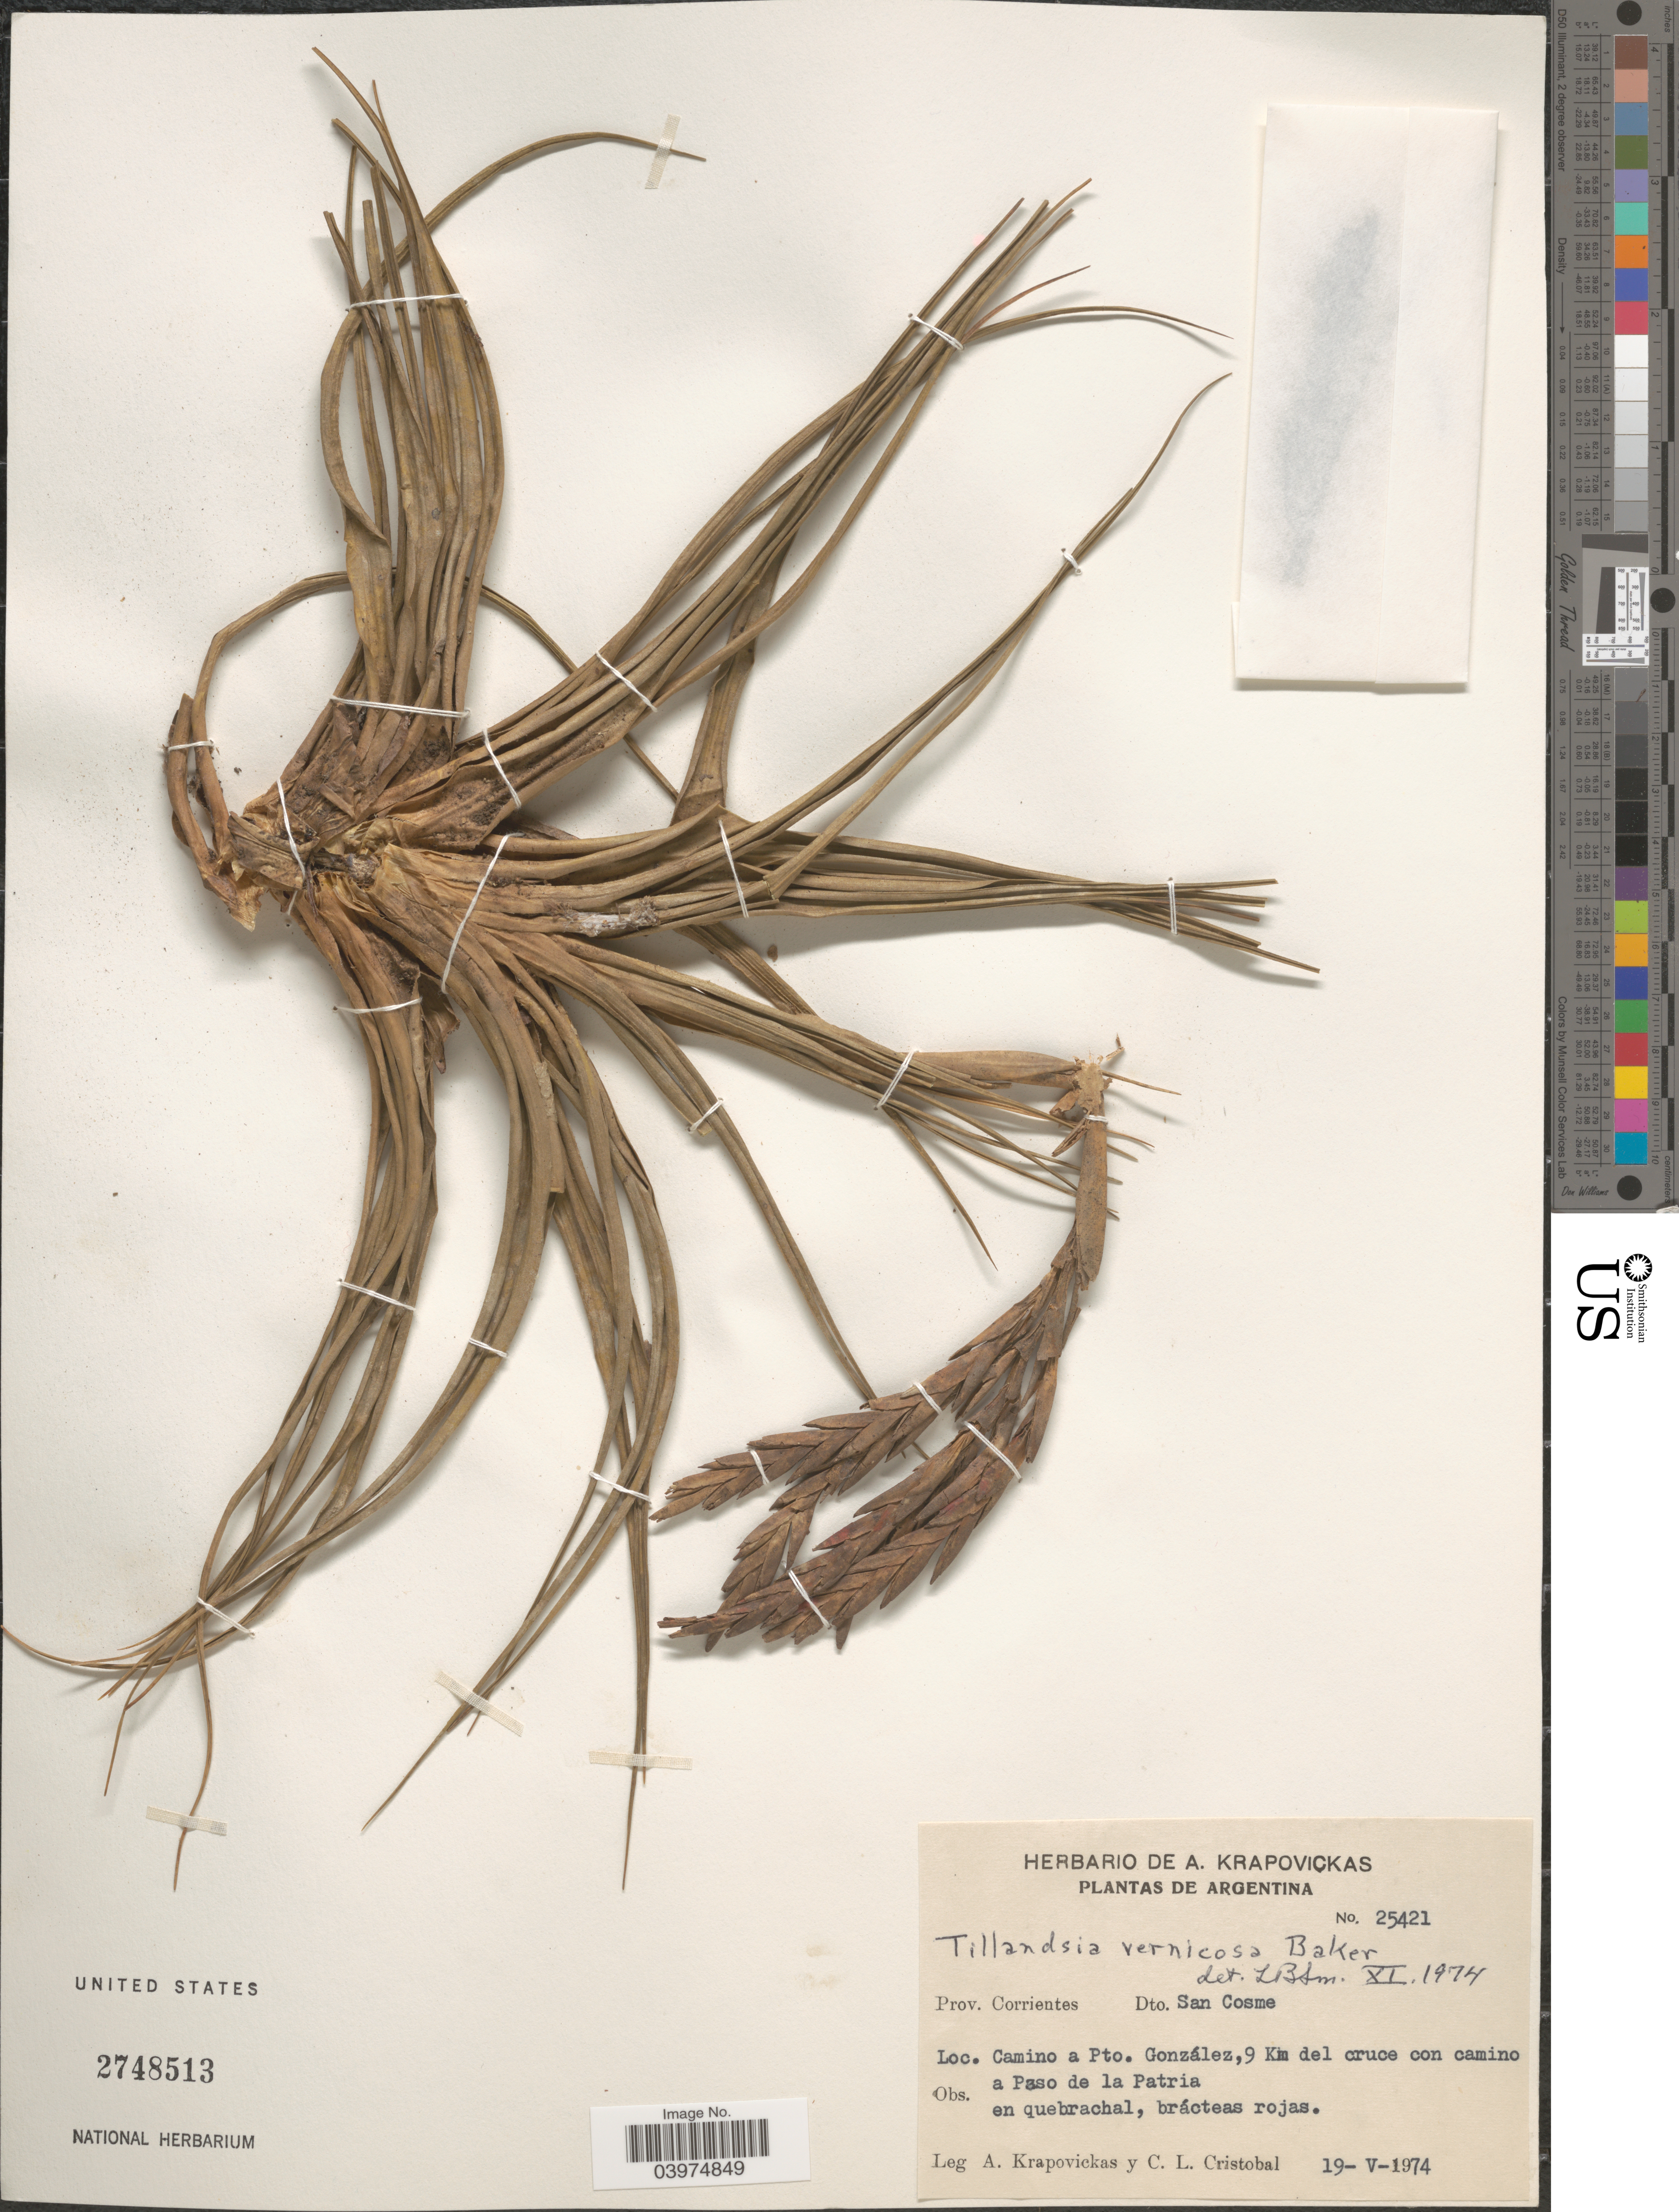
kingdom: Plantae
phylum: Tracheophyta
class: Liliopsida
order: Poales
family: Bromeliaceae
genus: Tillandsia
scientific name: Tillandsia vernicosa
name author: Baker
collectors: A. Krapovickas & C. Cristobal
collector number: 25421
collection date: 1974-05-19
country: Argentina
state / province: Corrientes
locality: Dto. San Cosme. Camino a Pto. González, 9 Km del cruce con camino a Paso de la Patria.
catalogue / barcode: US 2748513